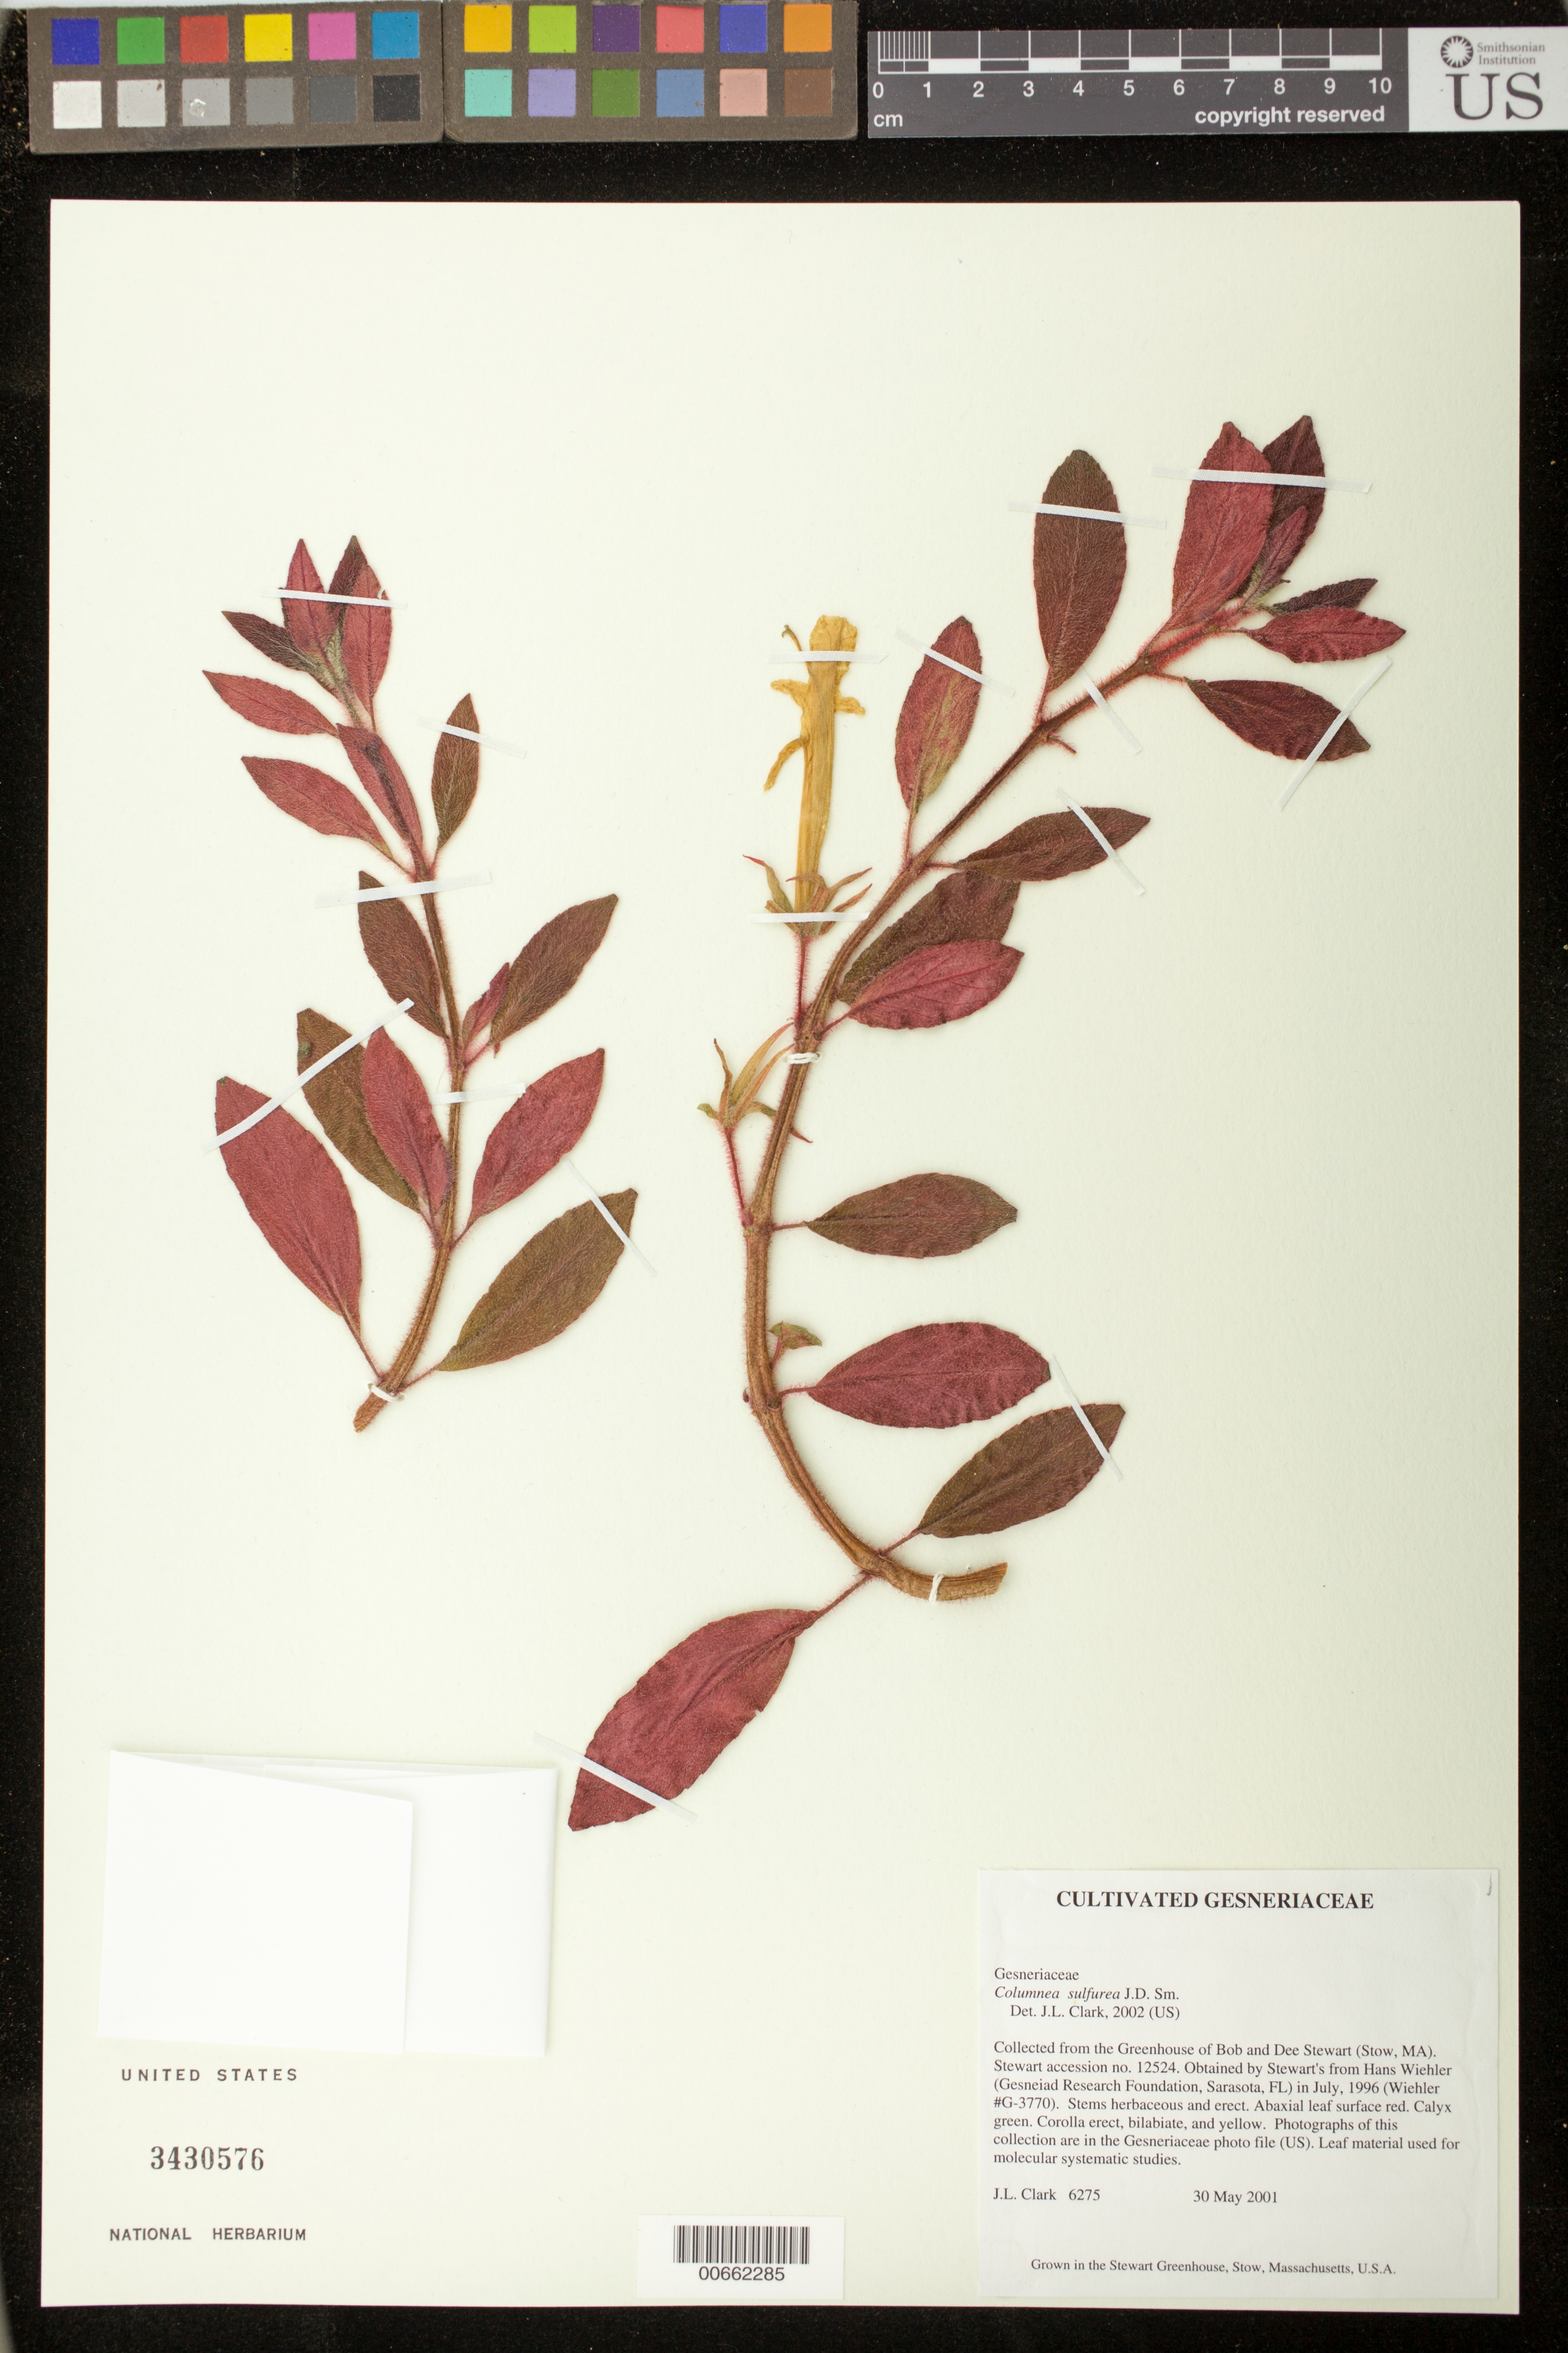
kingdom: Plantae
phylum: Tracheophyta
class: Magnoliopsida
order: Lamiales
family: Gesneriaceae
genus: Columnea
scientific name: Columnea sulfurea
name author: Donn. Sm.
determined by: Clark, J. L., (SEL), The Marie Selby Botanical Garden (UNITED STATES)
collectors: J. L. Clark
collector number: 6275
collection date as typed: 30 May 2001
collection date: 2001-05-30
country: United States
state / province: Massachusetts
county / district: Lamoille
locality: Grown in the Stewart Greenhouse, Stow, Massachusetts, U.S.A.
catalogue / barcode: US 3430576